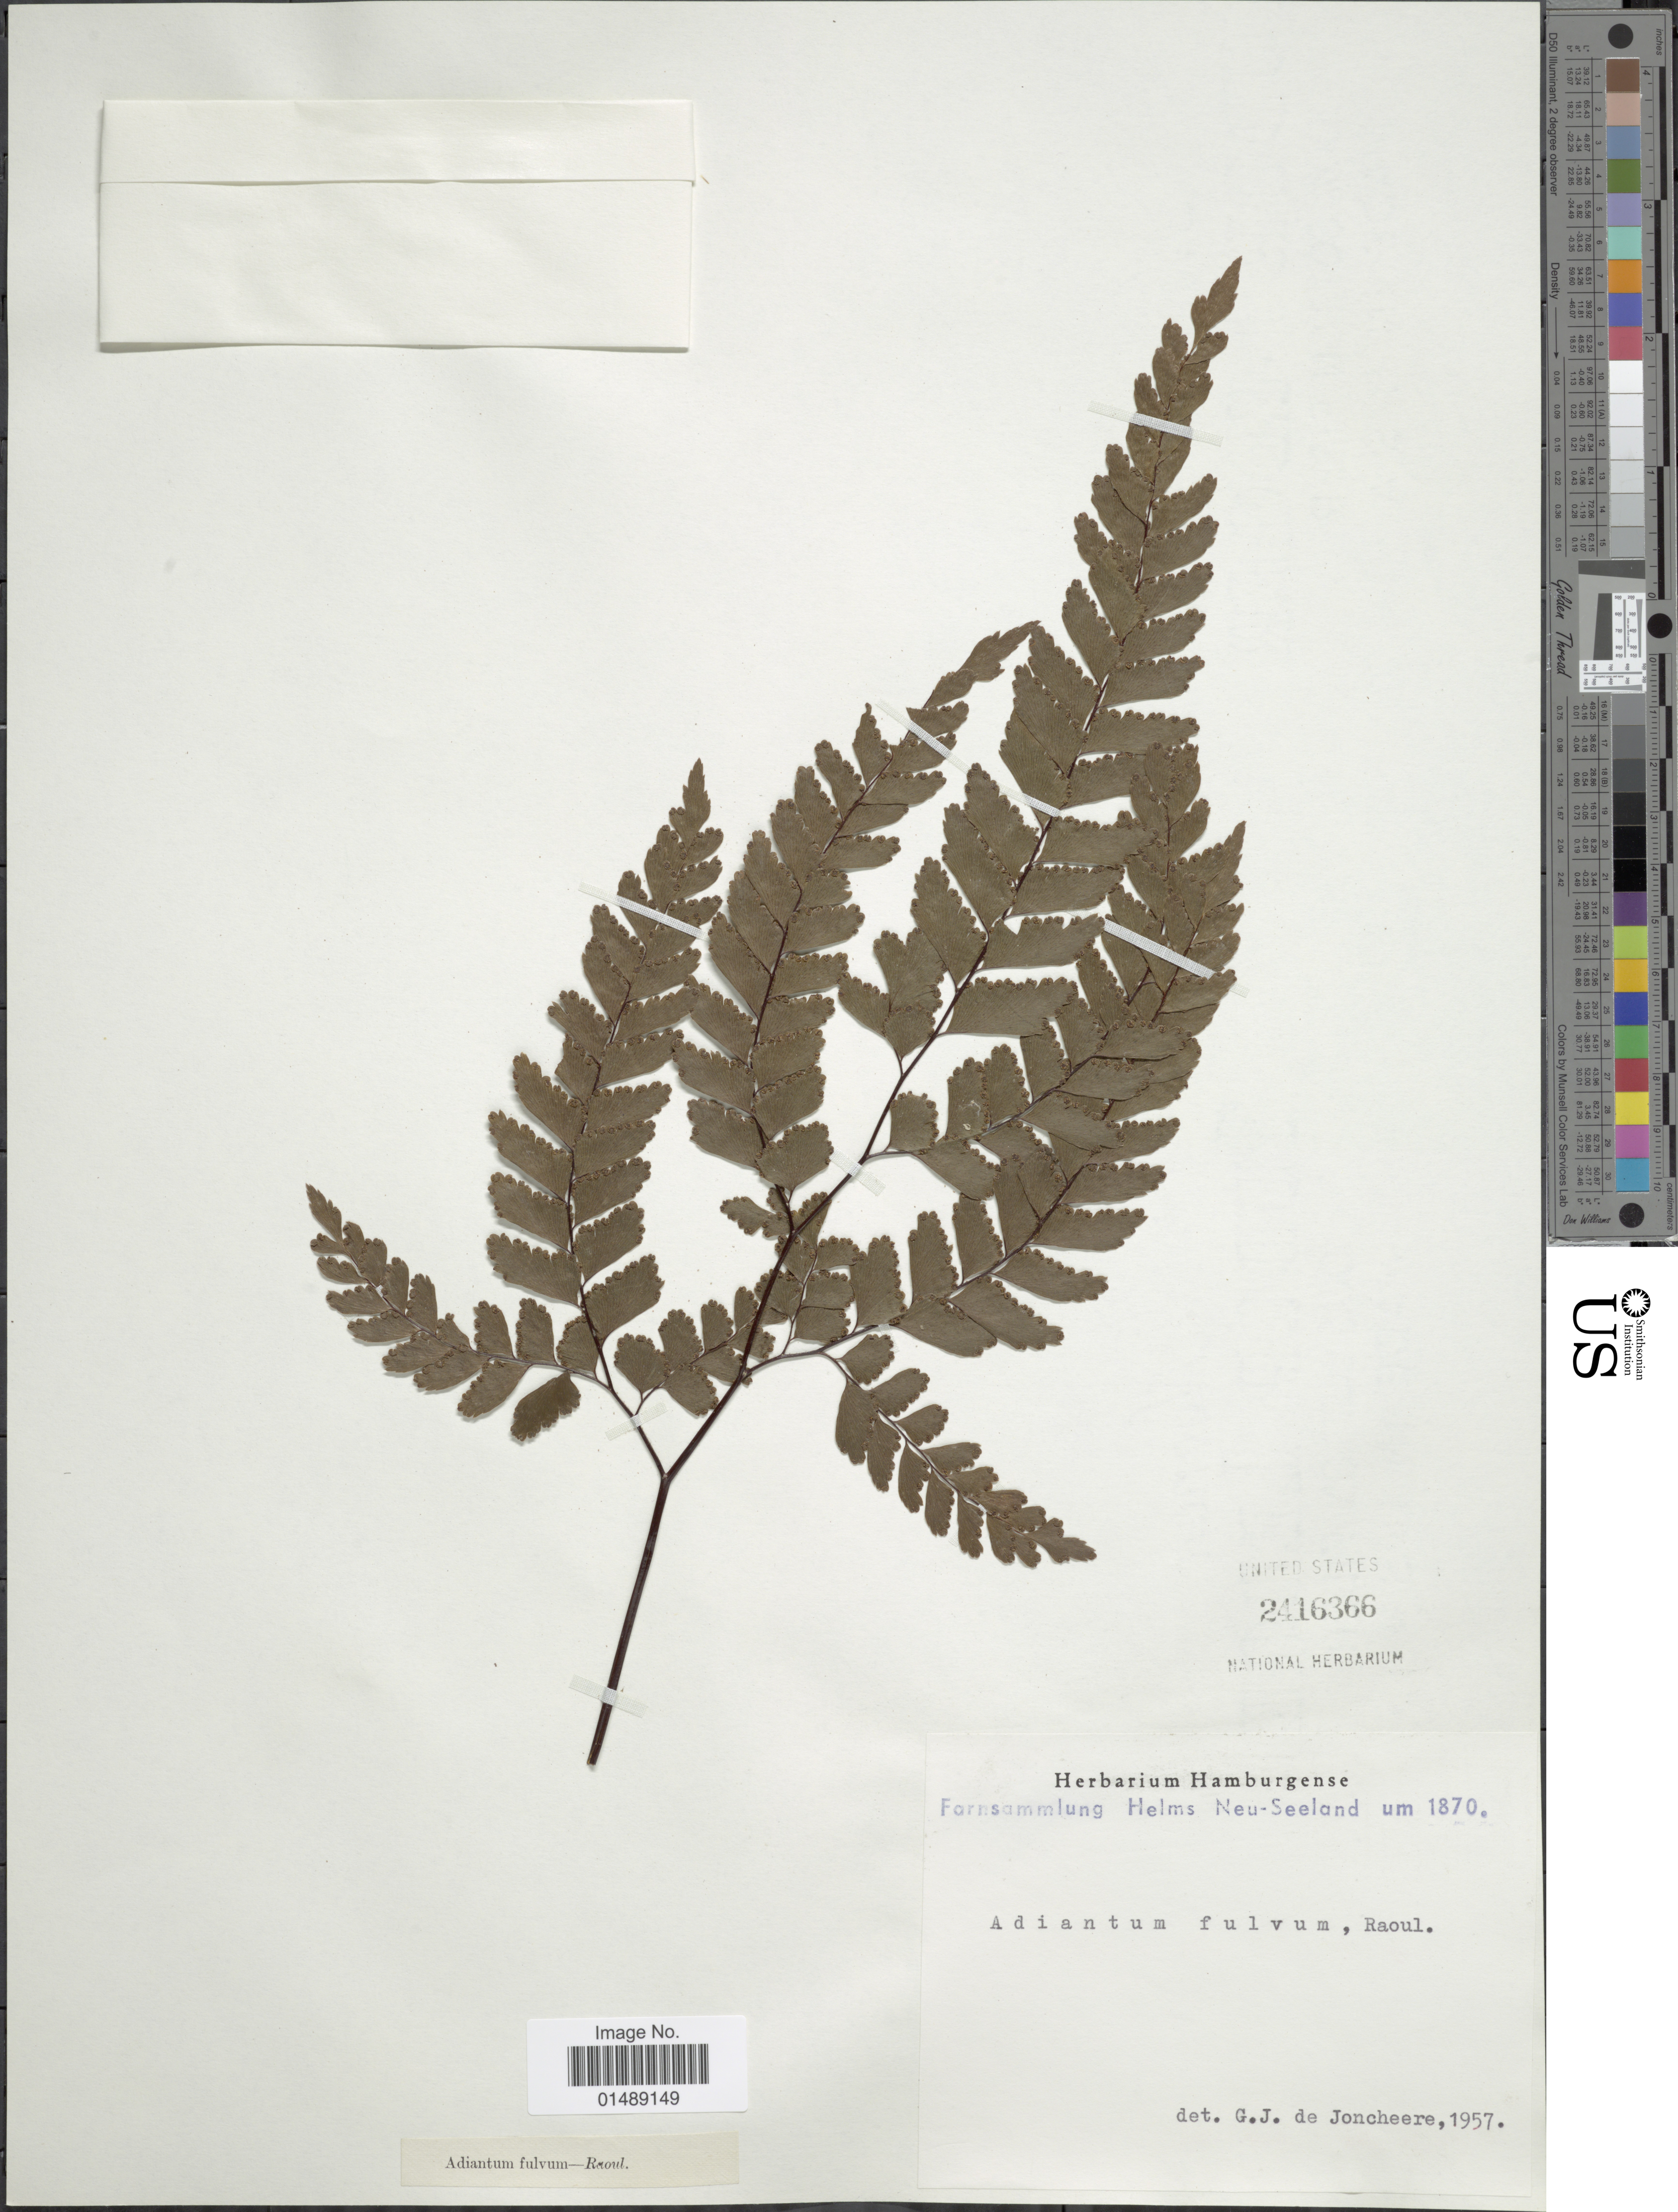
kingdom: Plantae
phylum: Tracheophyta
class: Polypodiopsida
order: Polypodiales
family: Pteridaceae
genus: Adiantum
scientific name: Adiantum fulvum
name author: M. Raoul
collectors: D. Raul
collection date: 1957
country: New Zealand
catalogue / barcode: US 2416366